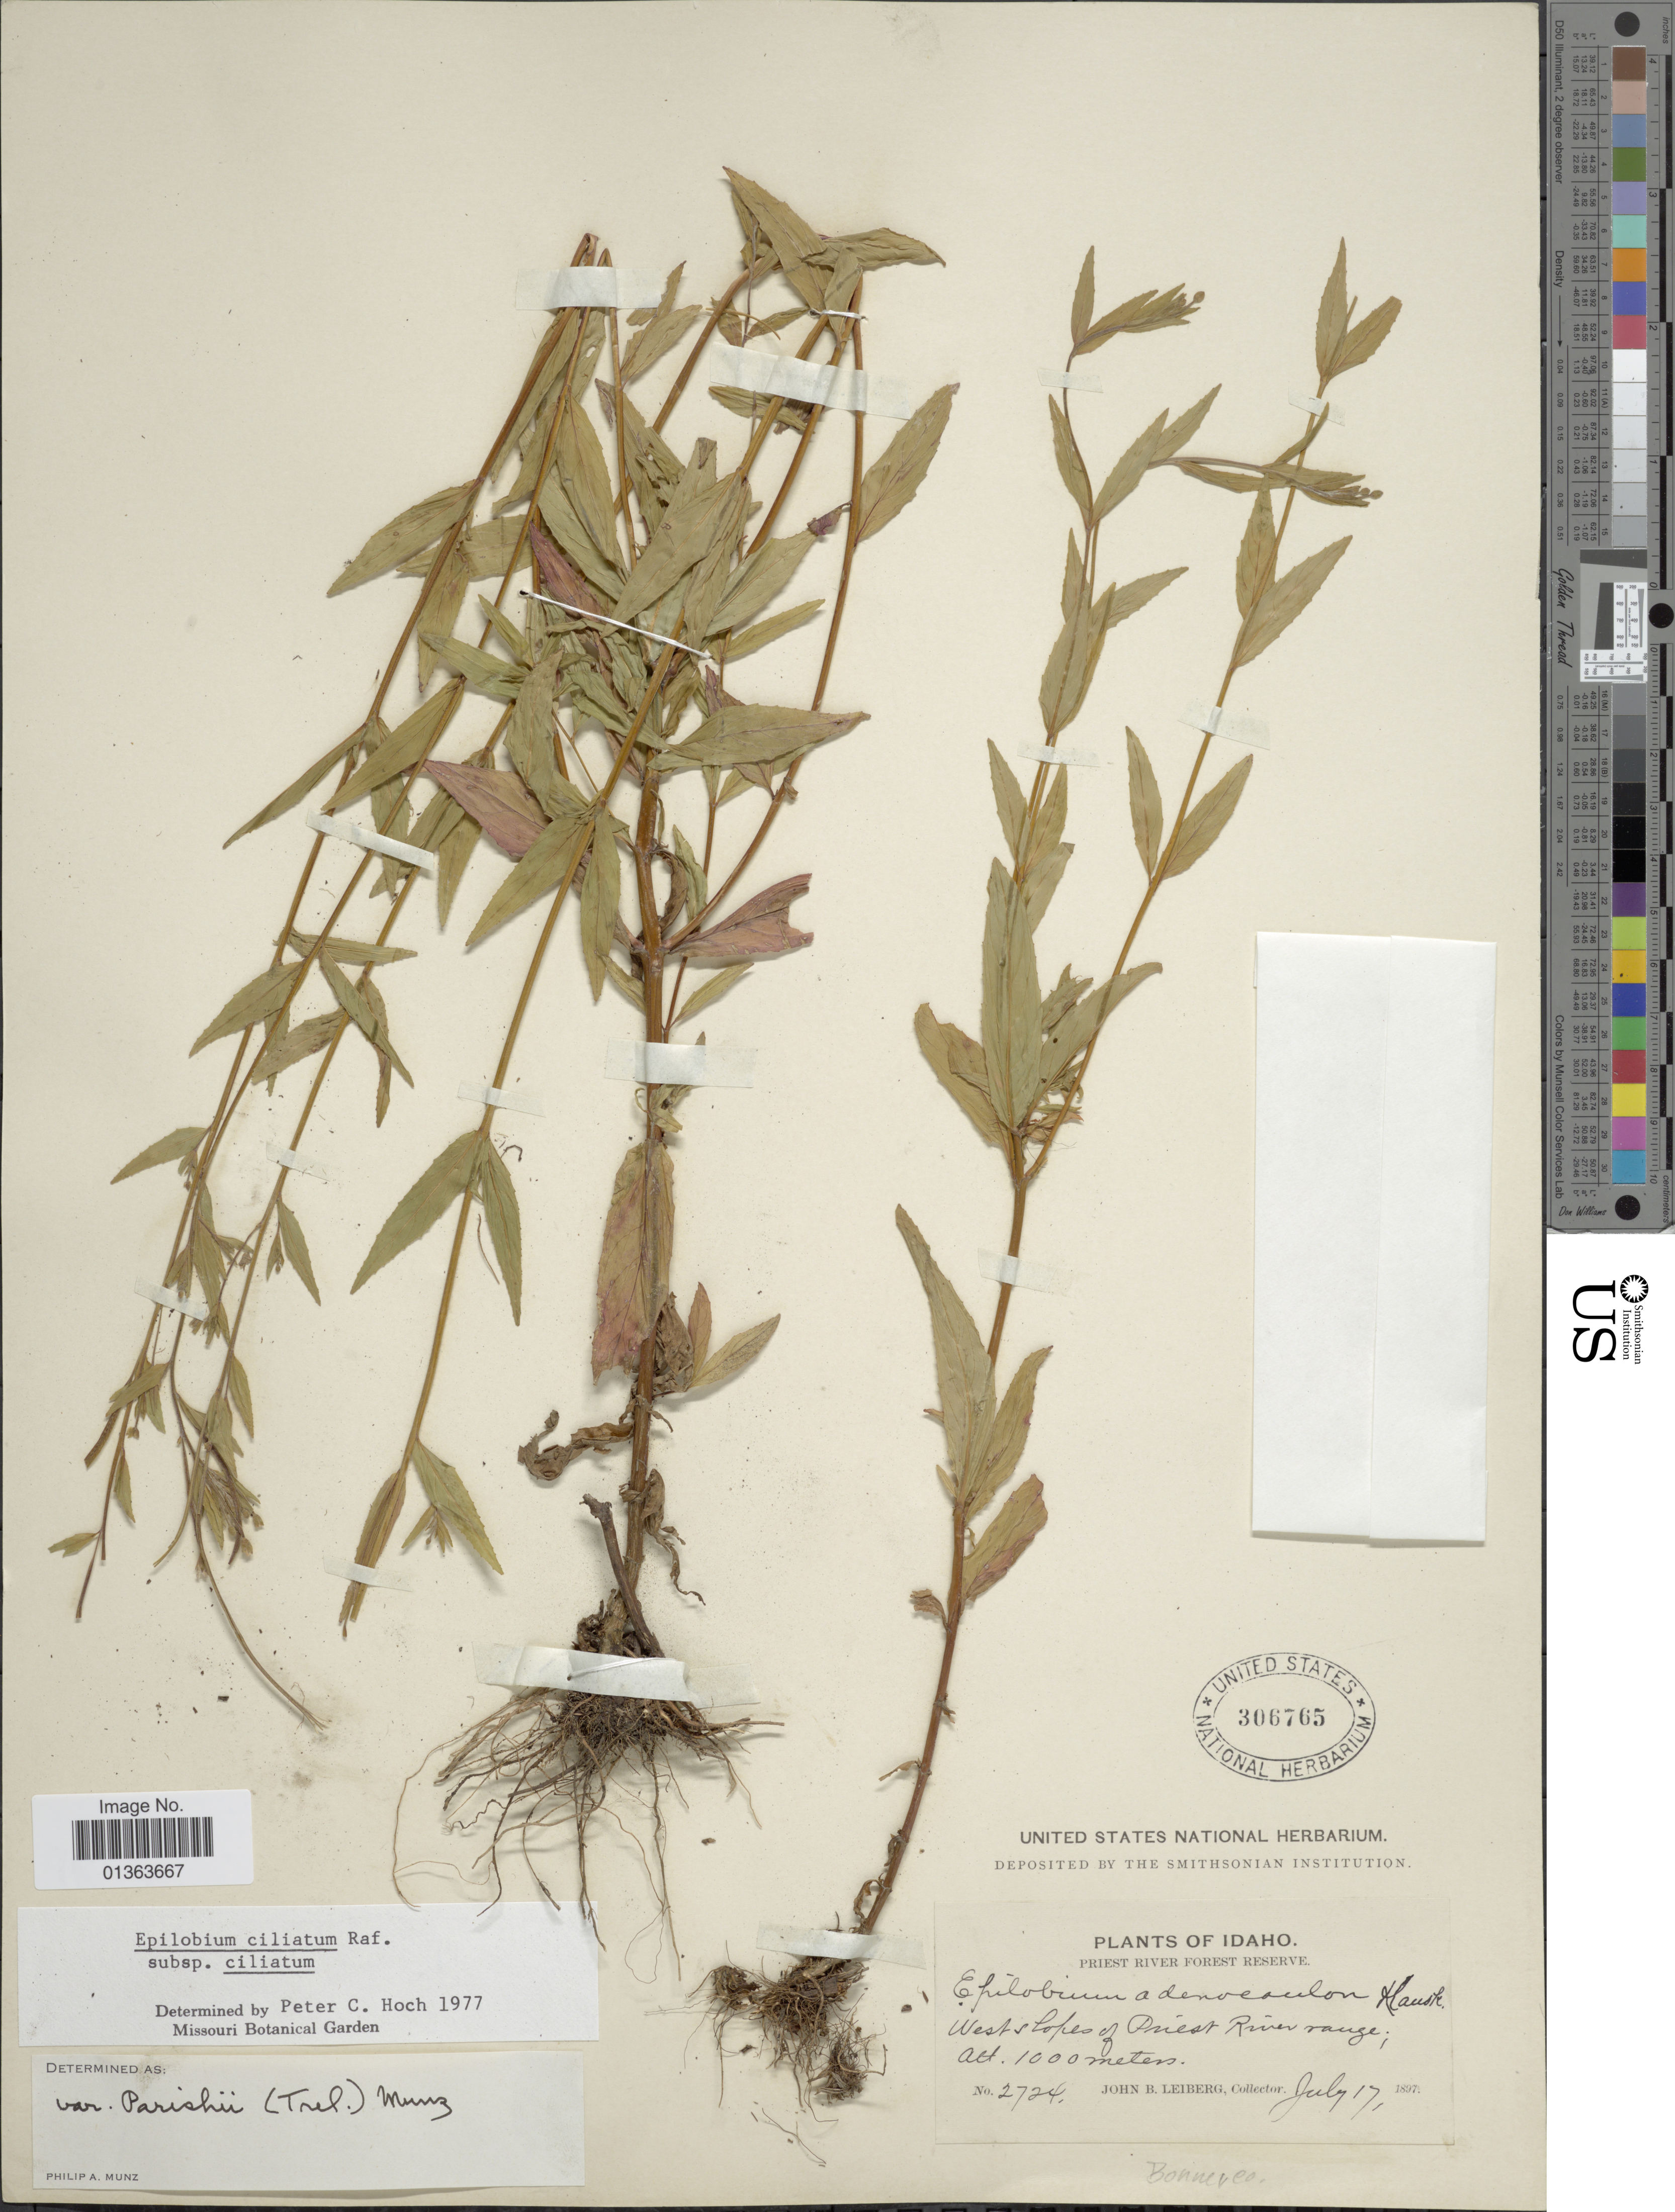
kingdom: Plantae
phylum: Tracheophyta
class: Magnoliopsida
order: Myrtales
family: Onagraceae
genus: Epilobium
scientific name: Epilobium ciliatum subsp. ciliatum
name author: Raf.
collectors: J. B. Leiberg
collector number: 2724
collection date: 1897-07-17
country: United States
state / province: Idaho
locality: West slopes of Preist River range.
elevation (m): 1000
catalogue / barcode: US 306765